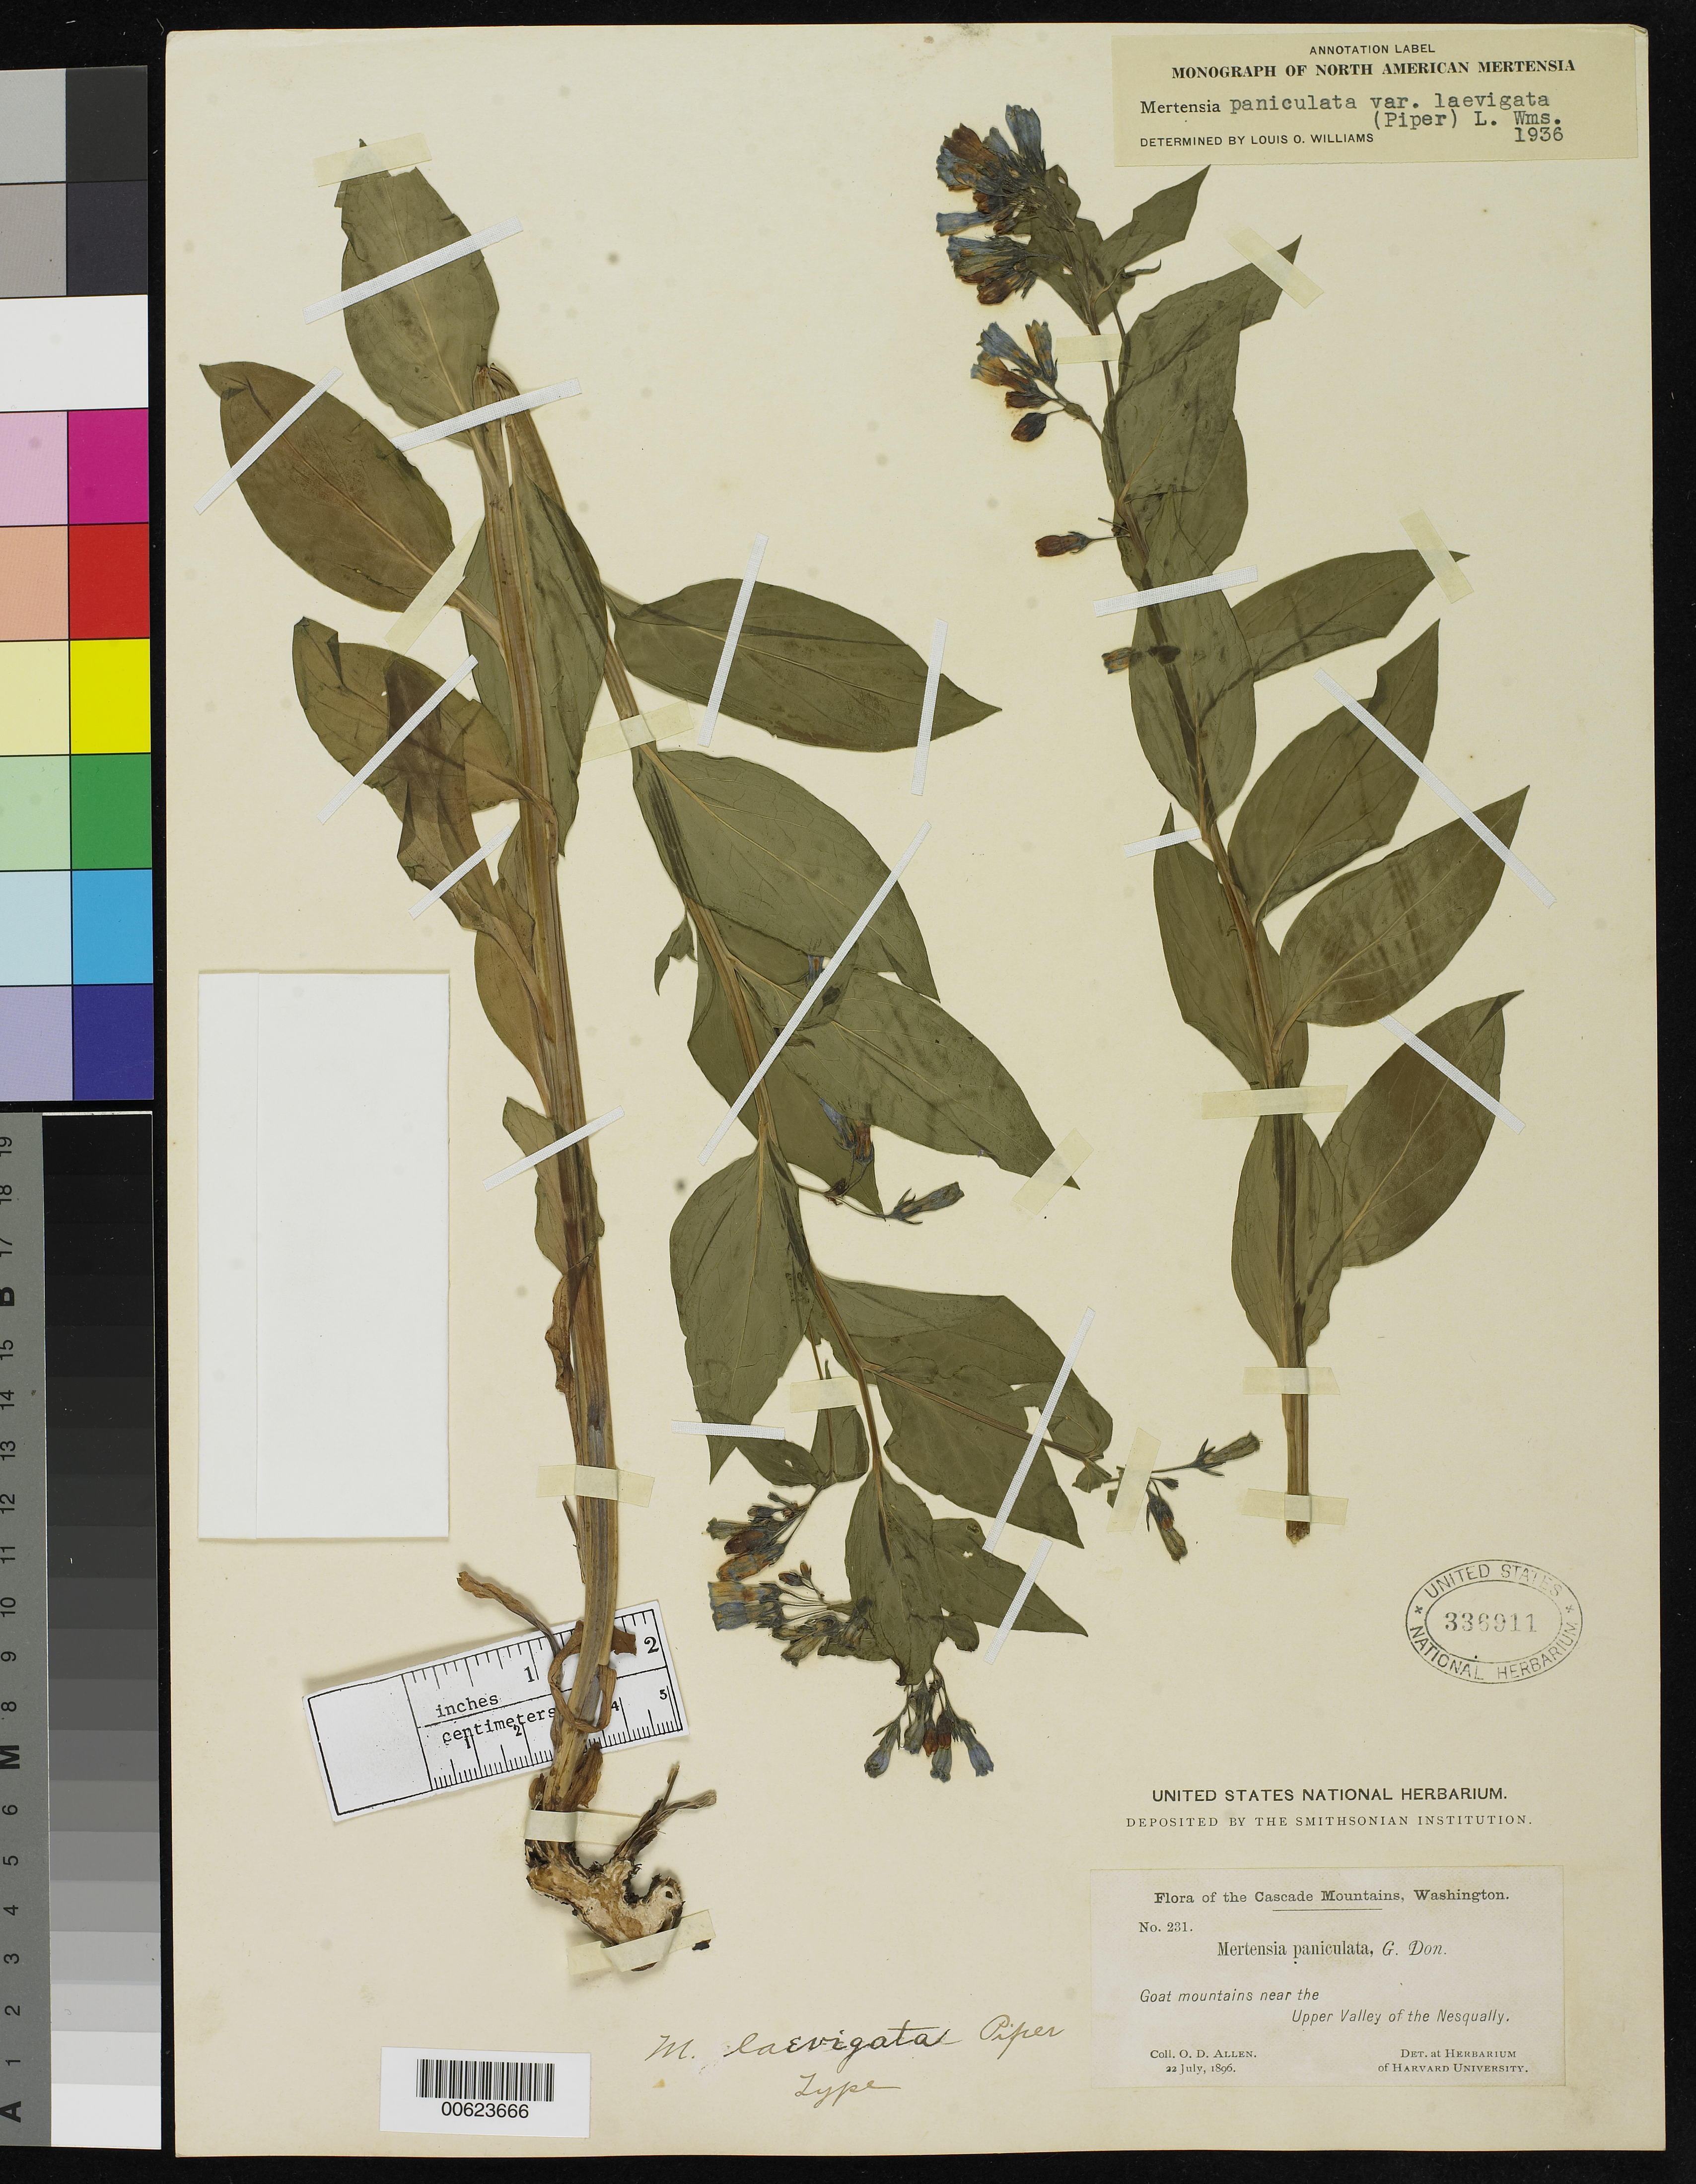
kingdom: Plantae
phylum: Tracheophyta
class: Magnoliopsida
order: Boraginales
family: Boraginaceae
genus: Mertensia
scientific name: Mertensia laevigata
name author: Piper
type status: Holotype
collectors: O. D. Allen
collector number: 231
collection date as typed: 22 Jul 1896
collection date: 1896-07-22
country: United States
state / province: Washington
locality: Goat Mountains near upper Valley of Nesqually, Cascade Mountains.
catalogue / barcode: US 336911